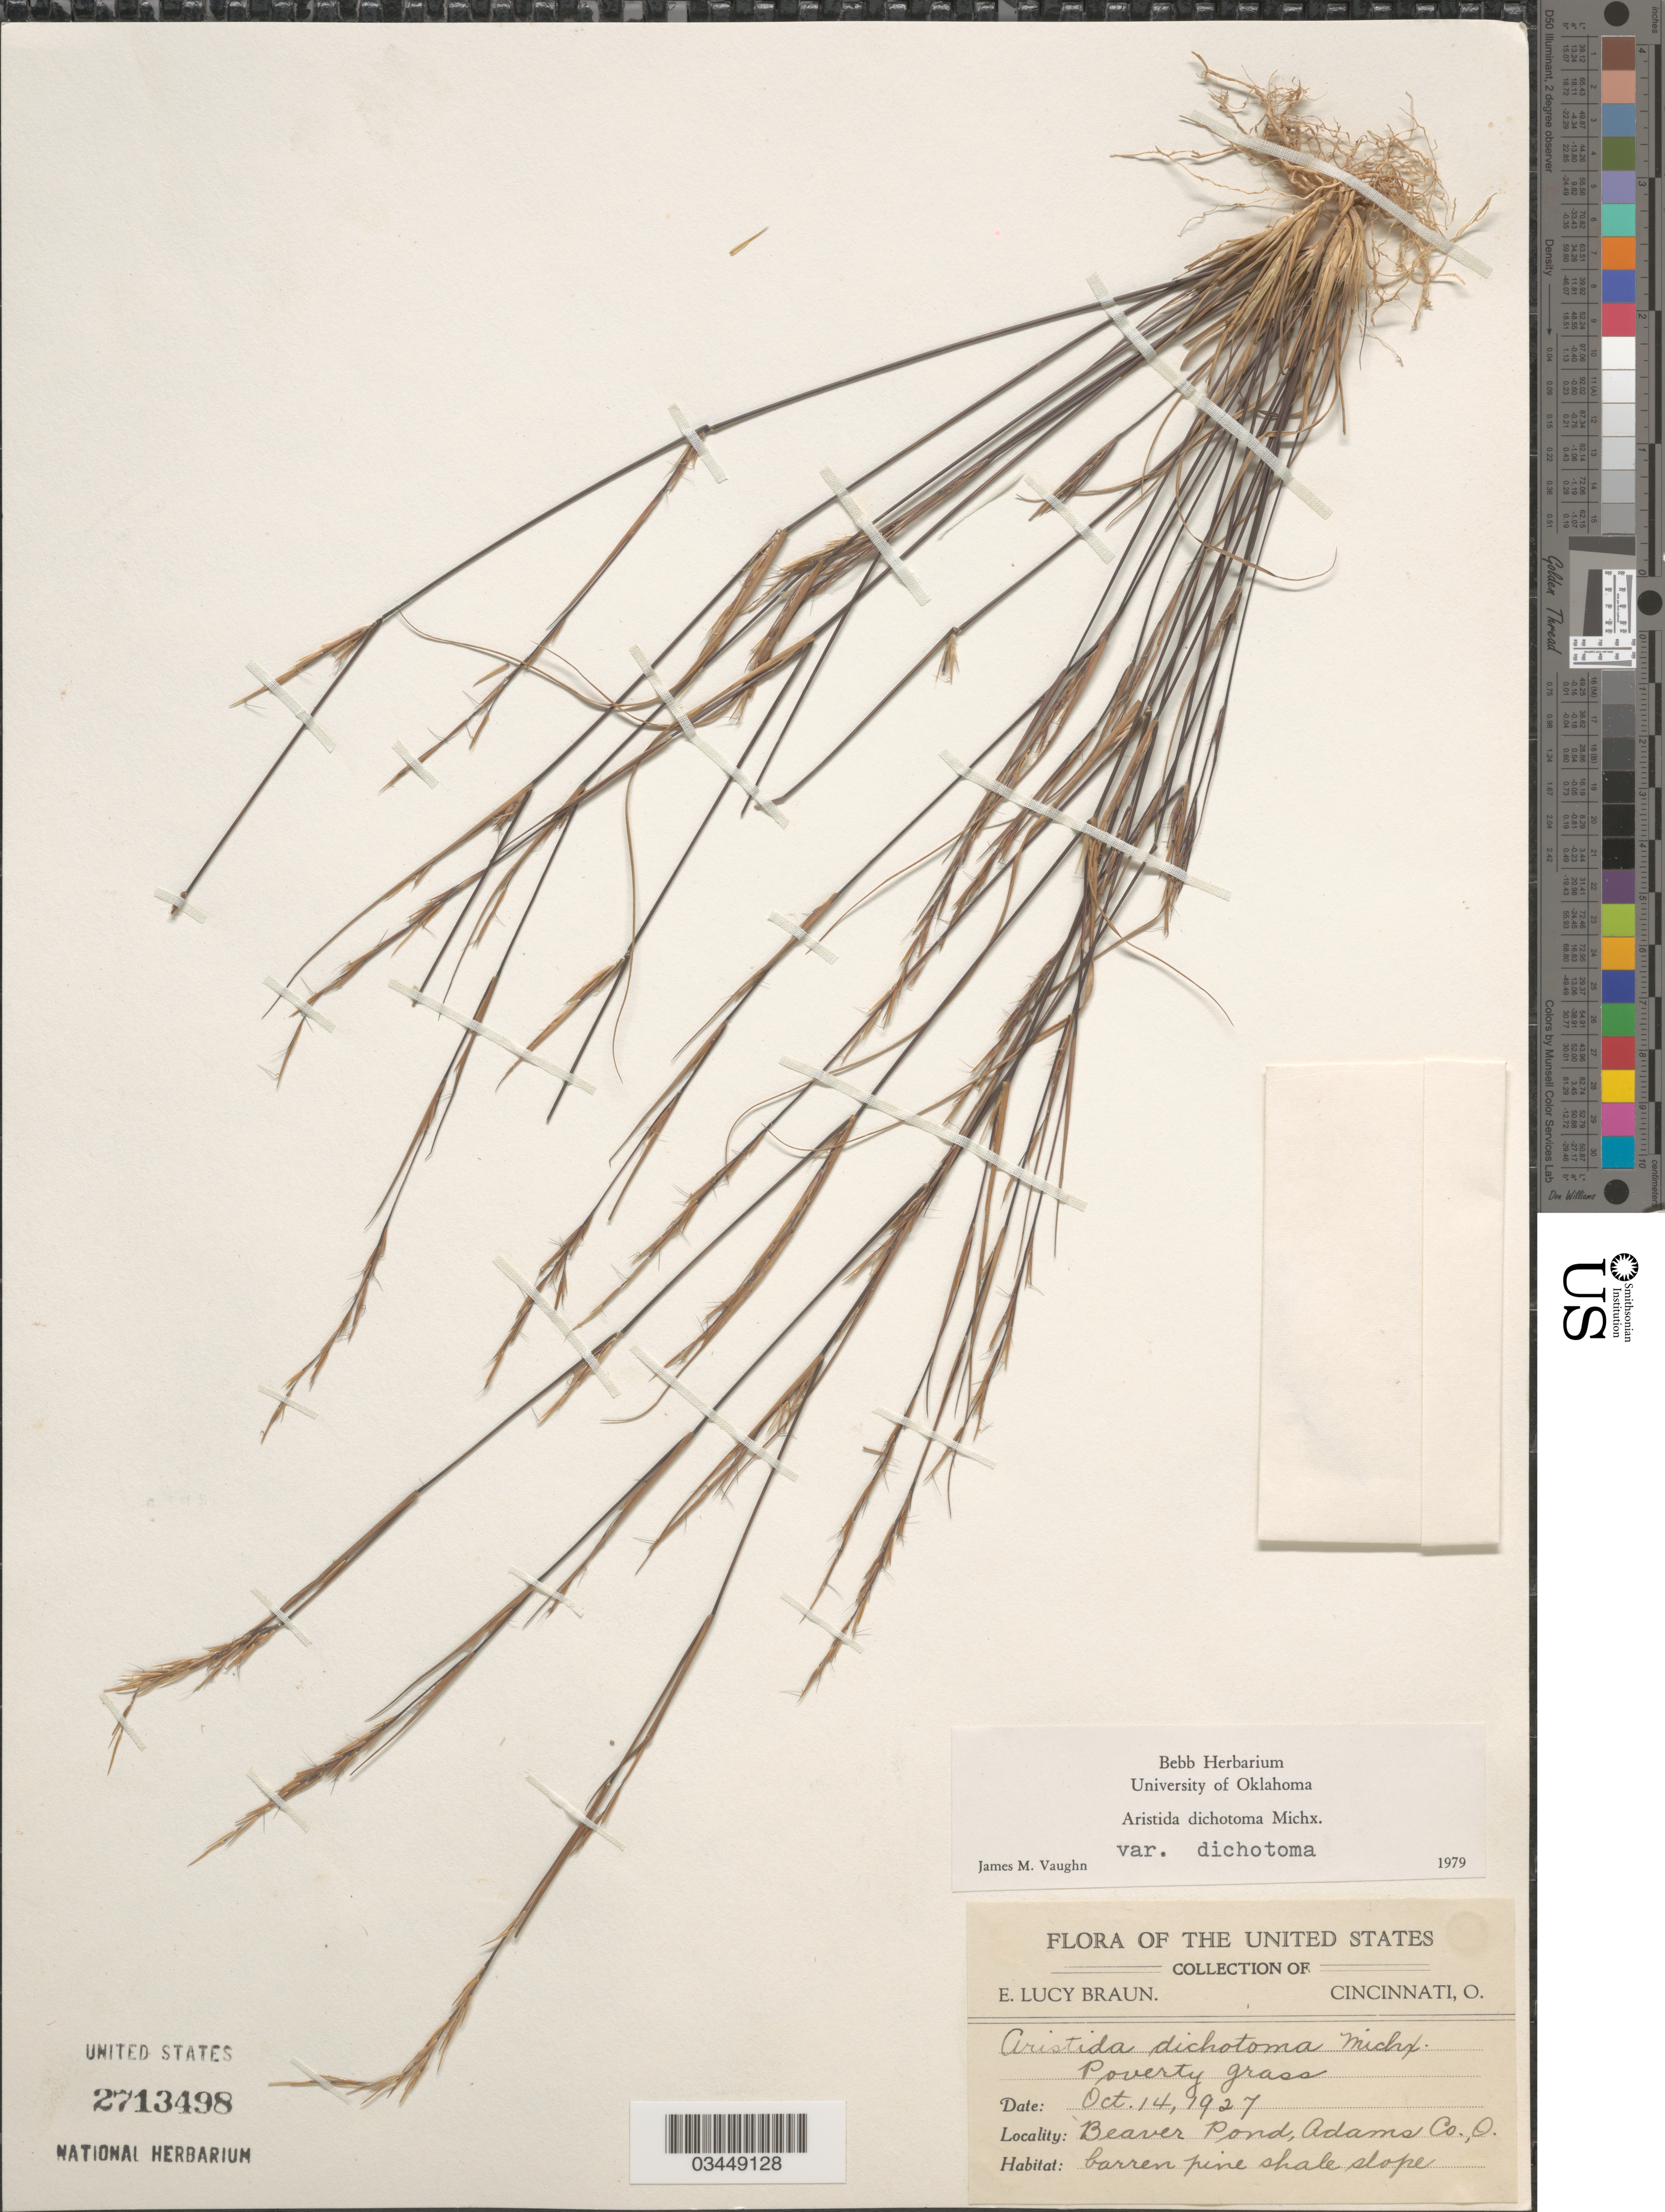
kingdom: Plantae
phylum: Tracheophyta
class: Liliopsida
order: Poales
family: Poaceae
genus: Aristida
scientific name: Aristida dichotoma var. dichotoma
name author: Michx.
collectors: E. L. Braun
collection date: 1927-10-14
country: United States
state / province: Ohio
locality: Beaver Pond, Adams Co. Barren pine shale slope.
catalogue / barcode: US 2713498